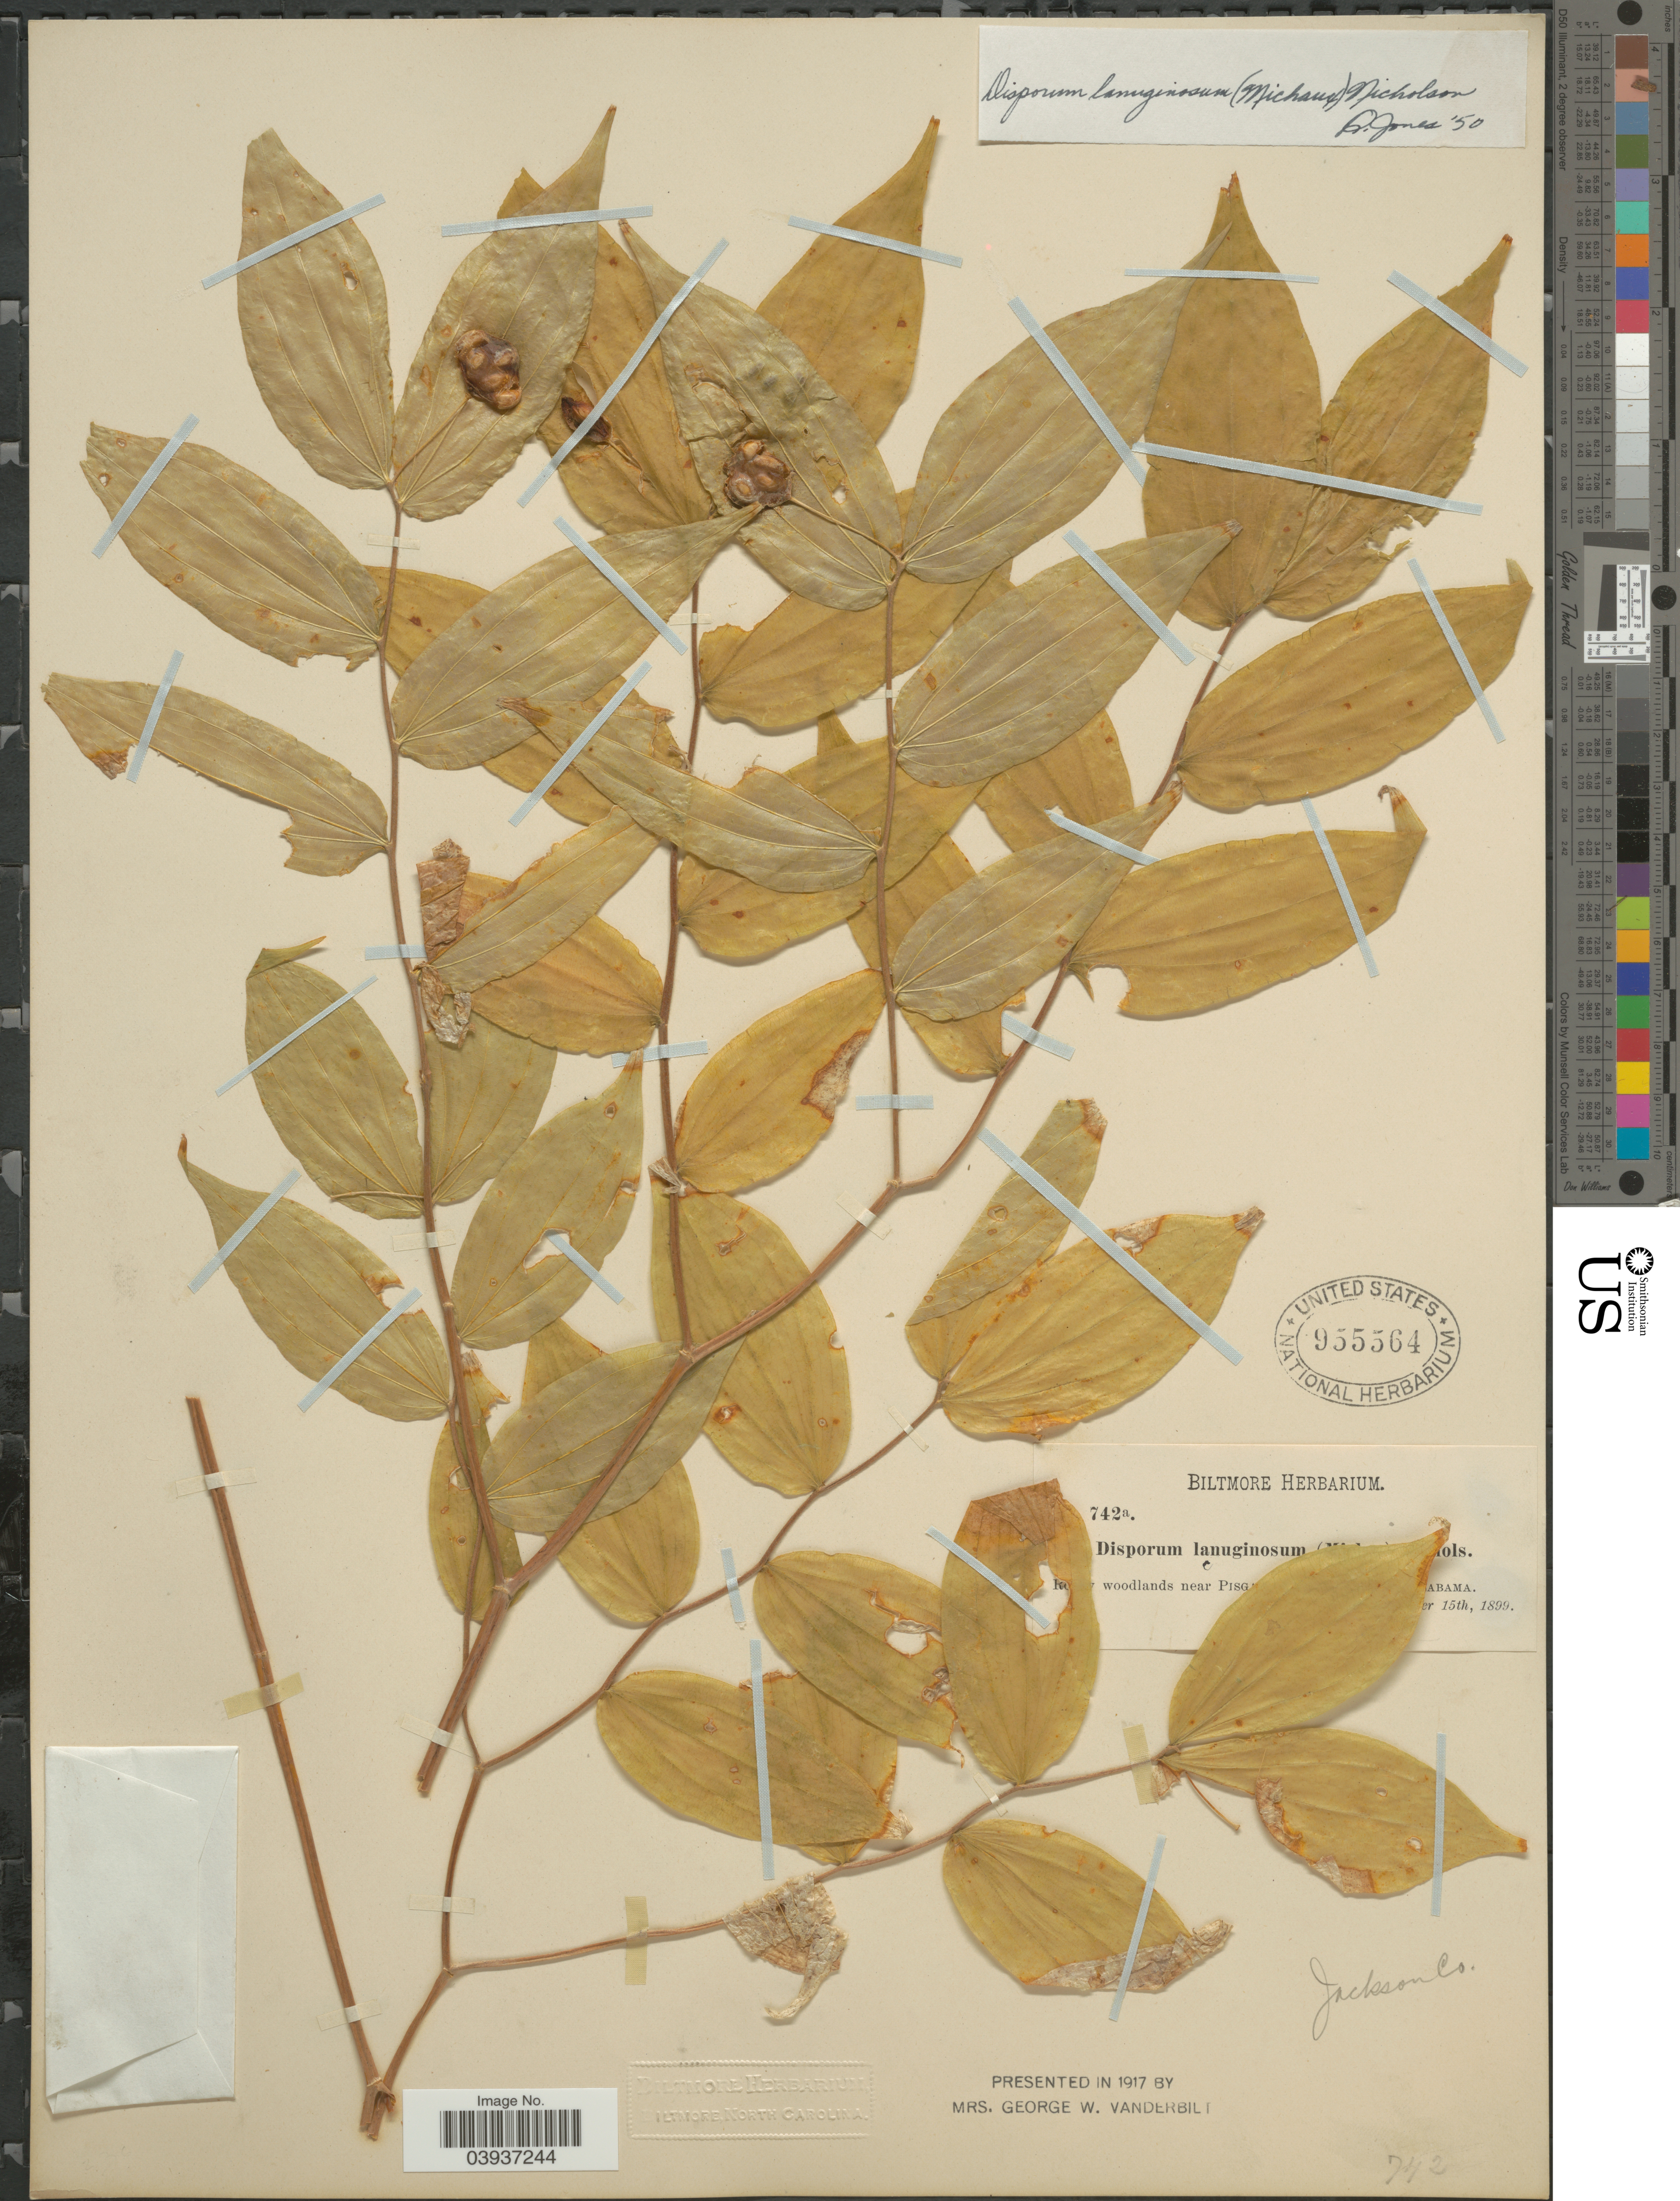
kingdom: Plantae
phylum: Tracheophyta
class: Liliopsida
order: Liliales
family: Colchicaceae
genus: Disporum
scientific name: Disporum lanuginosum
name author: (Michx.) G. Nicholson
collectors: ex herb. Biltmore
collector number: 742a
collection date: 1899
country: United States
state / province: Alabama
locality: [illegible text] woodlands near Pisg[illegible text].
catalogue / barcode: US 955564